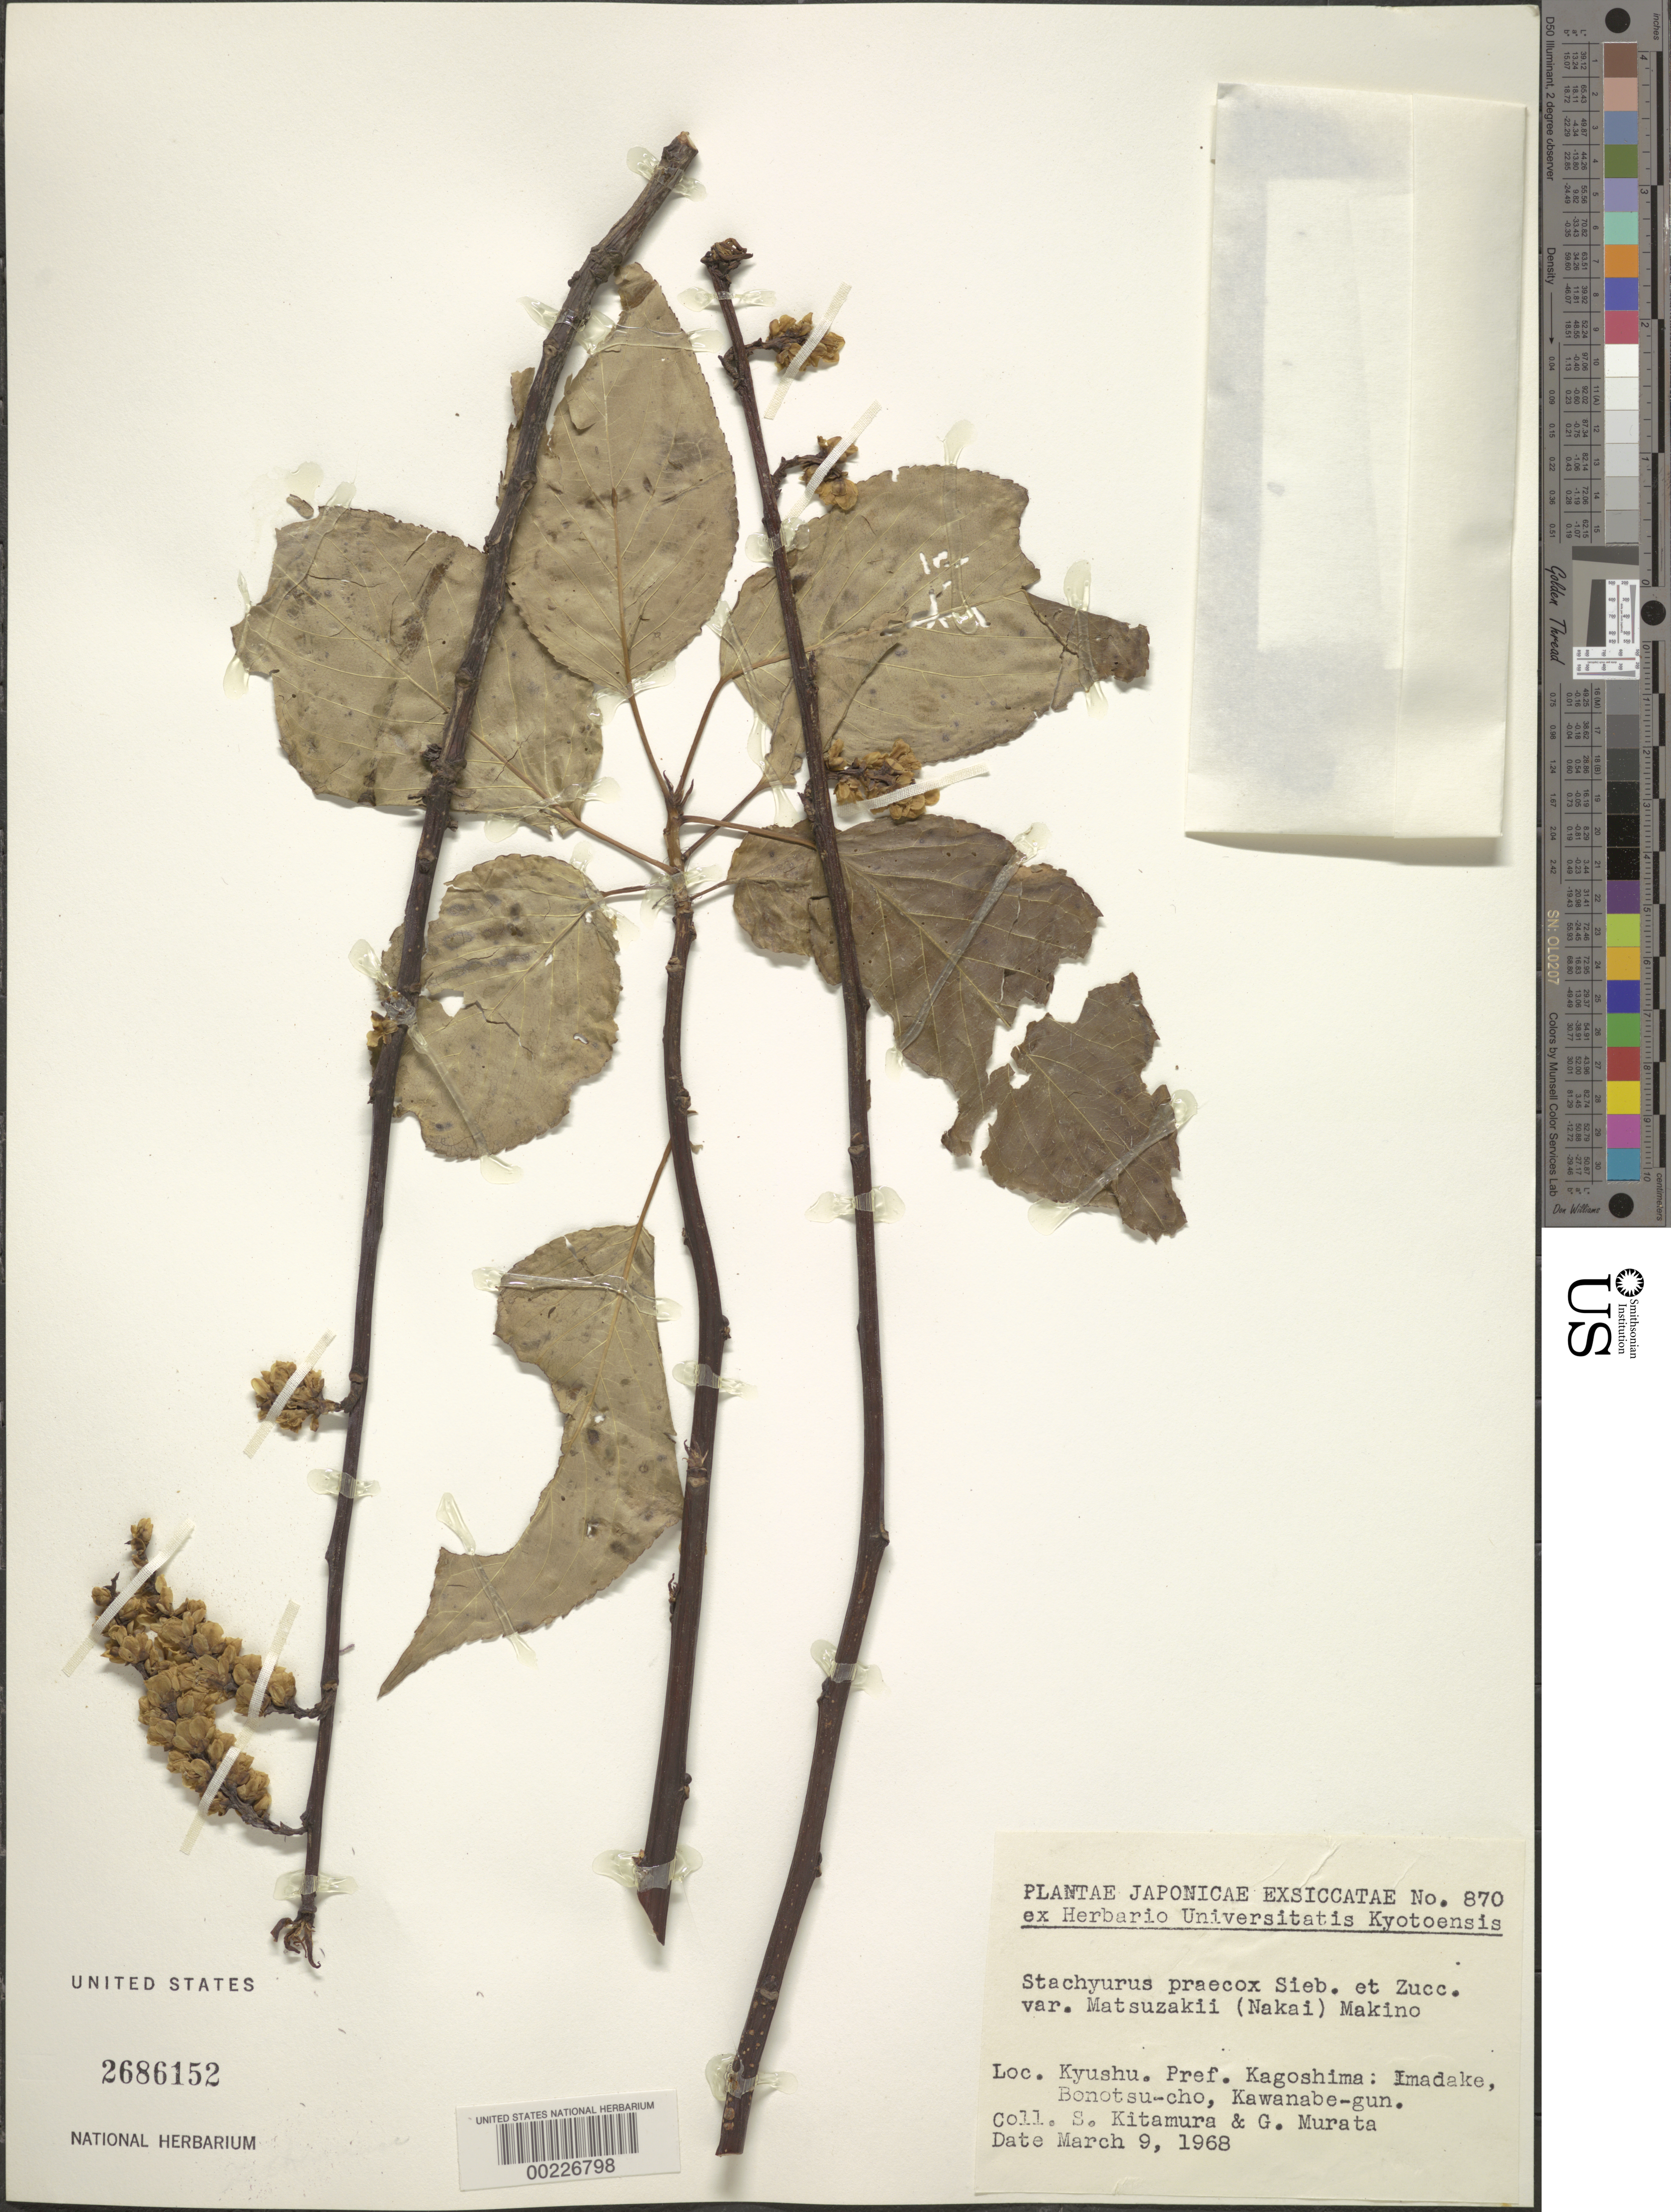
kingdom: Plantae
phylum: Tracheophyta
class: Magnoliopsida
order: Crossosomatales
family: Stachyuraceae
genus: Stachyurus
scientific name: Stachyurus praecox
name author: Siebold & Zucc.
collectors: S. Kitamura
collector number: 870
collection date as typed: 09 Mar 1968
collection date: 1968-03-09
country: Japan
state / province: Kagosima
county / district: Kawanabe-gun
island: Kyushu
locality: Imadake, bonotsu-cho, kawanabe-gun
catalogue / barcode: US 2686152